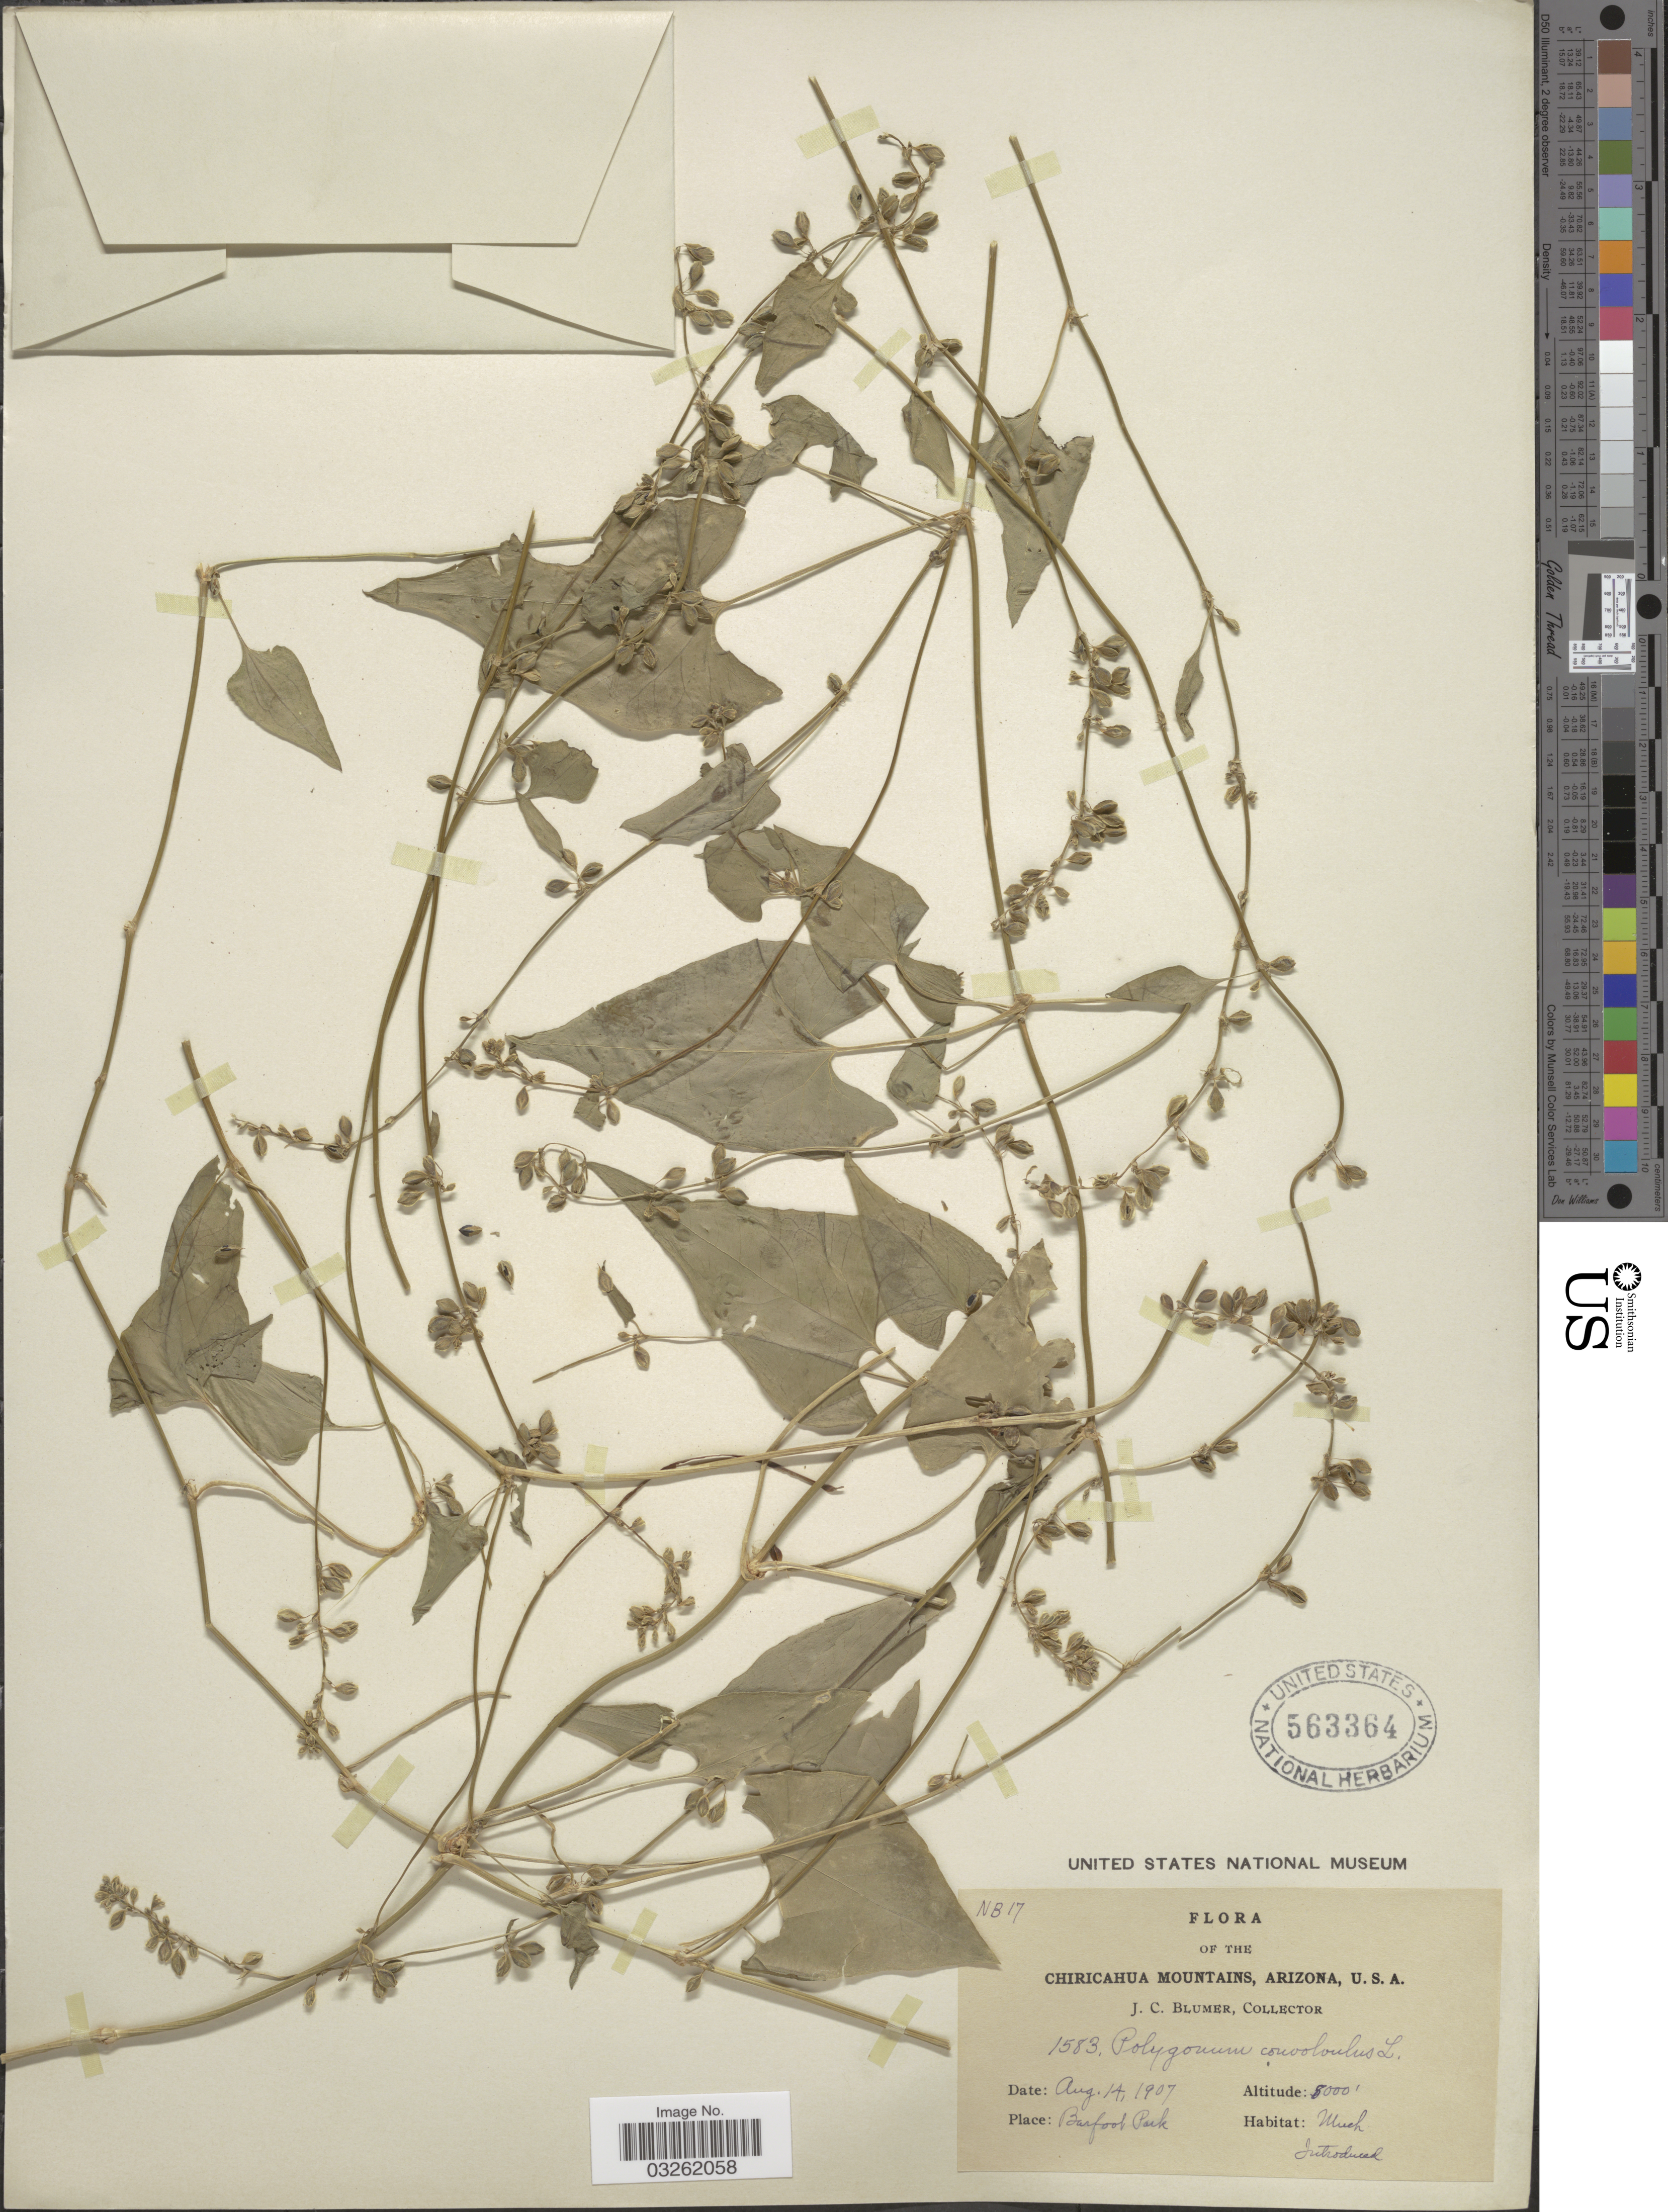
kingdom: Plantae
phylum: Tracheophyta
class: Magnoliopsida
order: Caryophyllales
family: Polygonaceae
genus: Fallopia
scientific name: Fallopia convolvulus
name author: (L.) Á. Löve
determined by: Strong, M. T., (US), Smithsonian Institution - National Museum of Natural History (UNITED STATES)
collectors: J. C. Blumer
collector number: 1583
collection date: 1907-08-14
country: United States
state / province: Arizona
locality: Chiricahua Mountains. Barfoot Park.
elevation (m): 2438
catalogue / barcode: US 563364